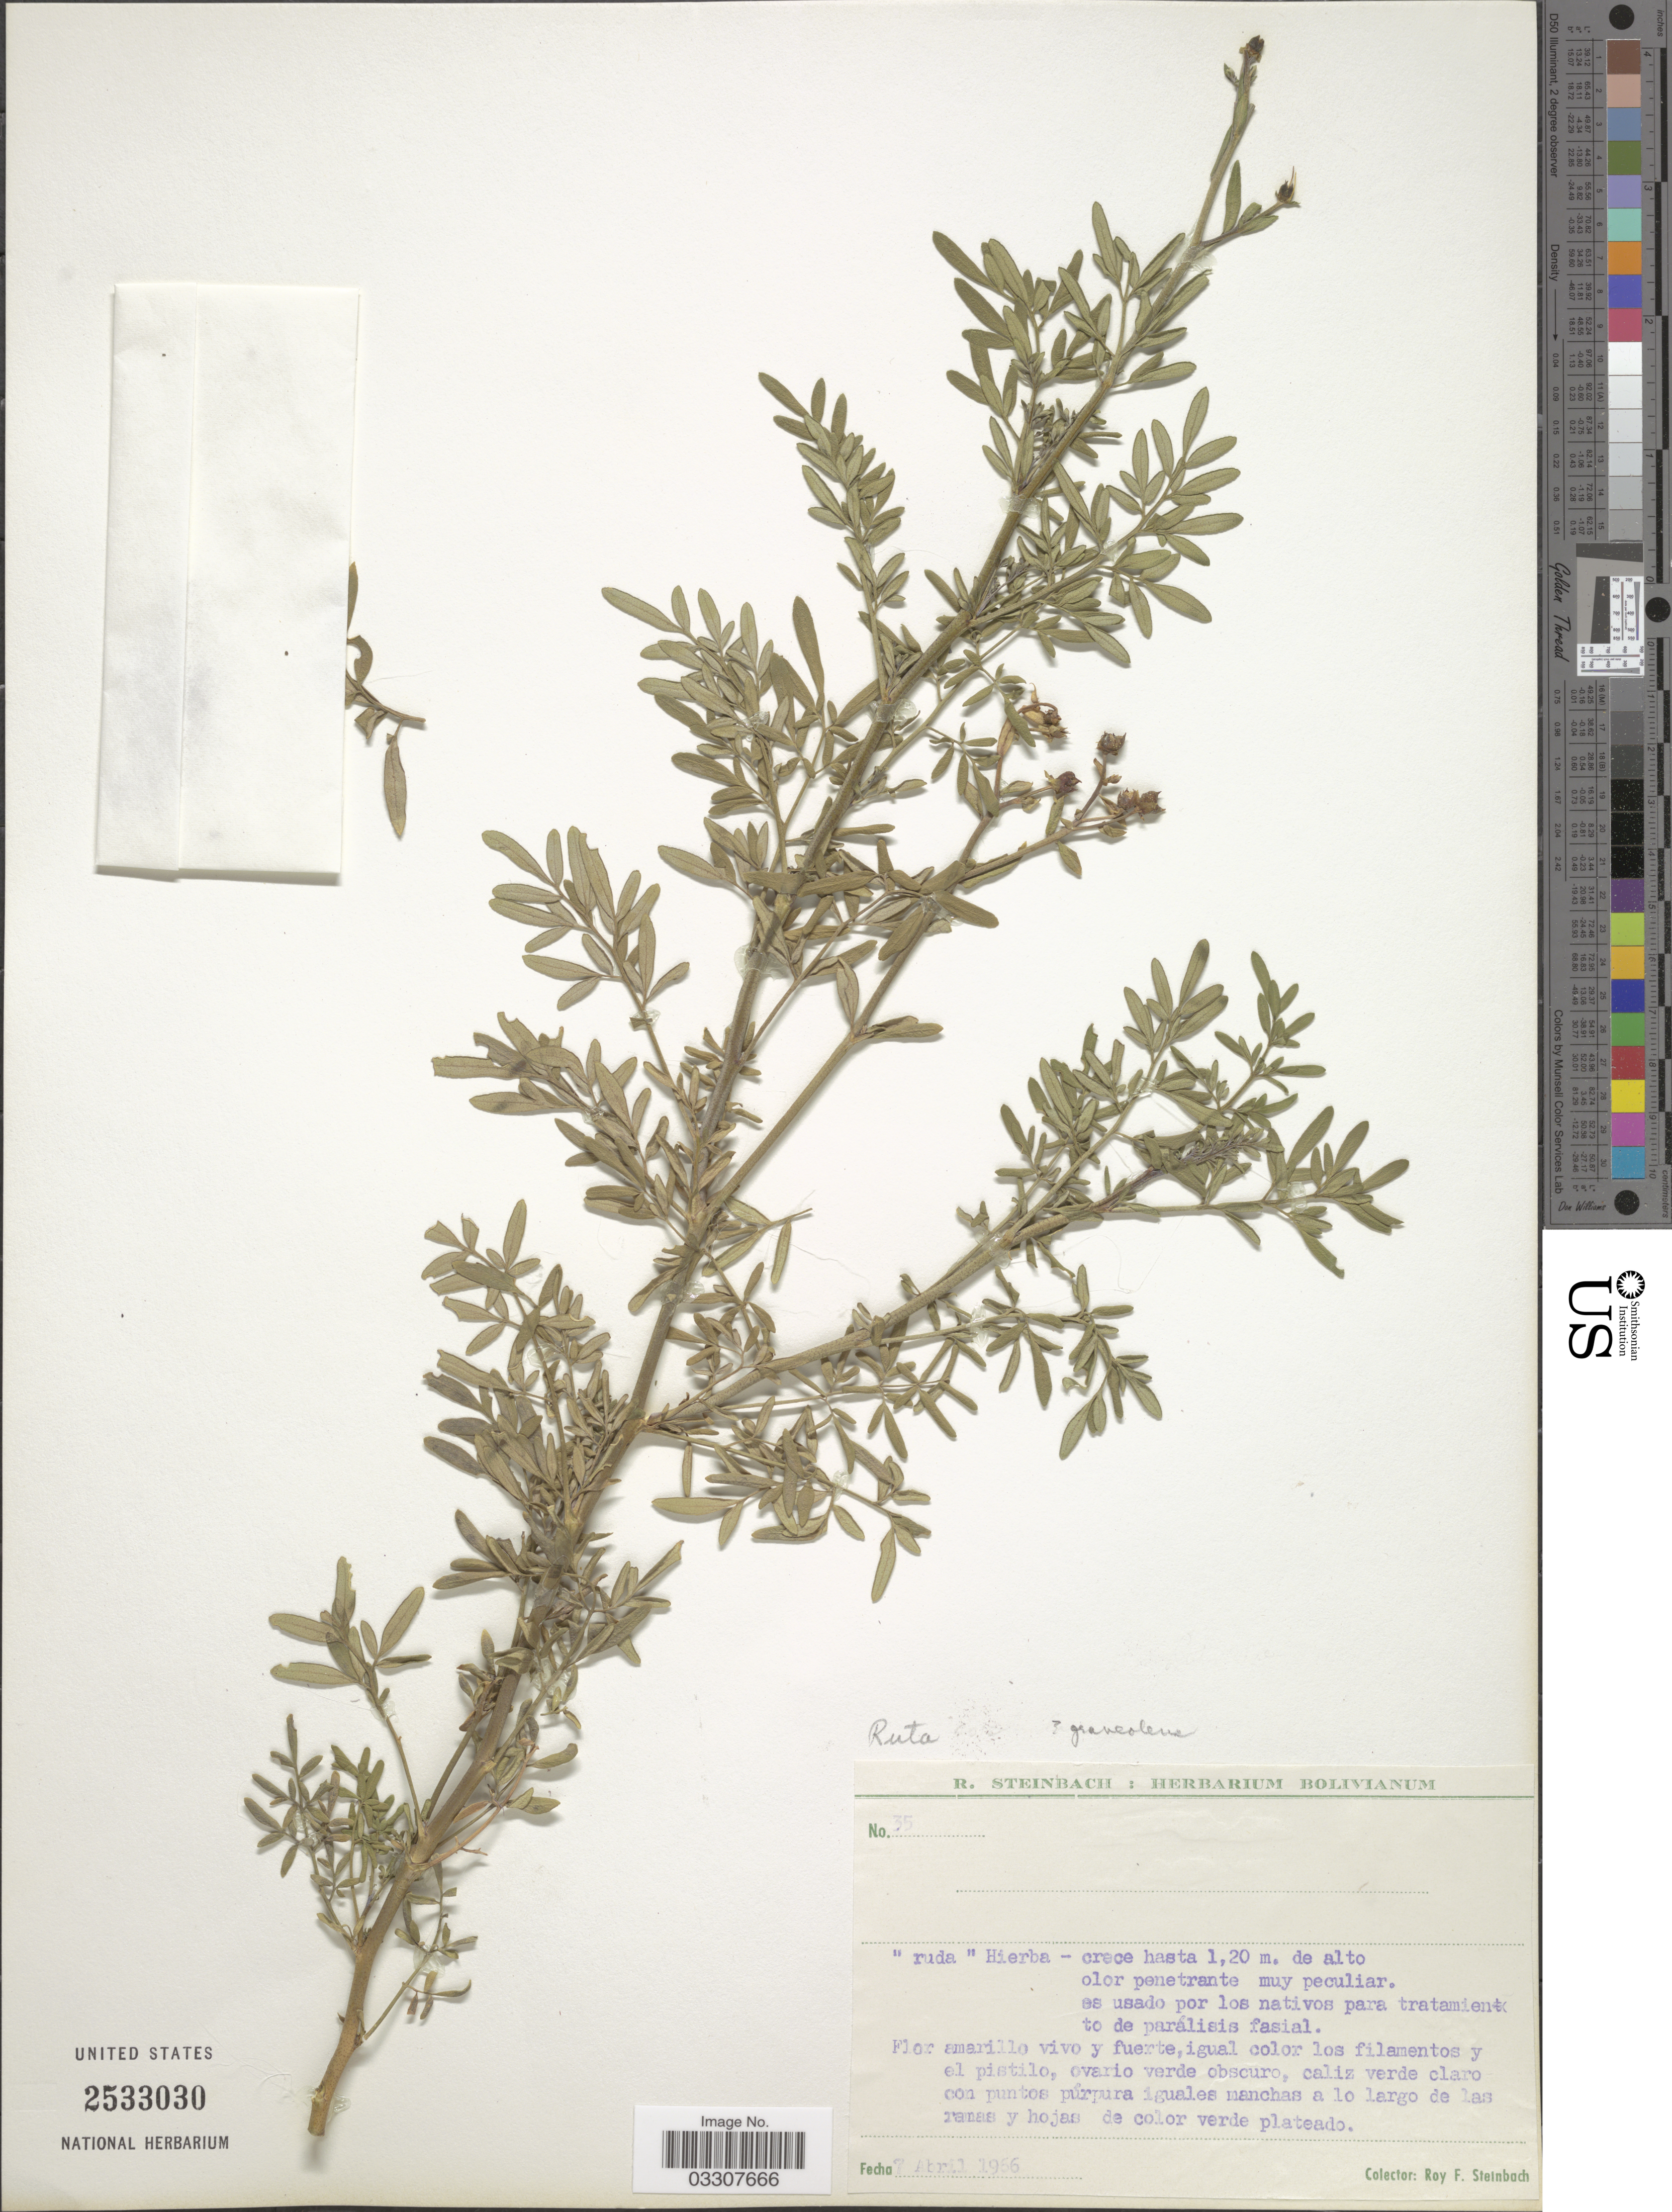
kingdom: Plantae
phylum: Tracheophyta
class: Magnoliopsida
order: Sapindales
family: Rutaceae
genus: Ruta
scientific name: Ruta chalepensis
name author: L.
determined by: Strong, Mark T., (BOT), Smithsonian Institution - National Museum of Natural History (UNITED STATES)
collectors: R. F. Steinbach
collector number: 35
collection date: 1956-04-07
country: Bolivia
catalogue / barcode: US 2533030